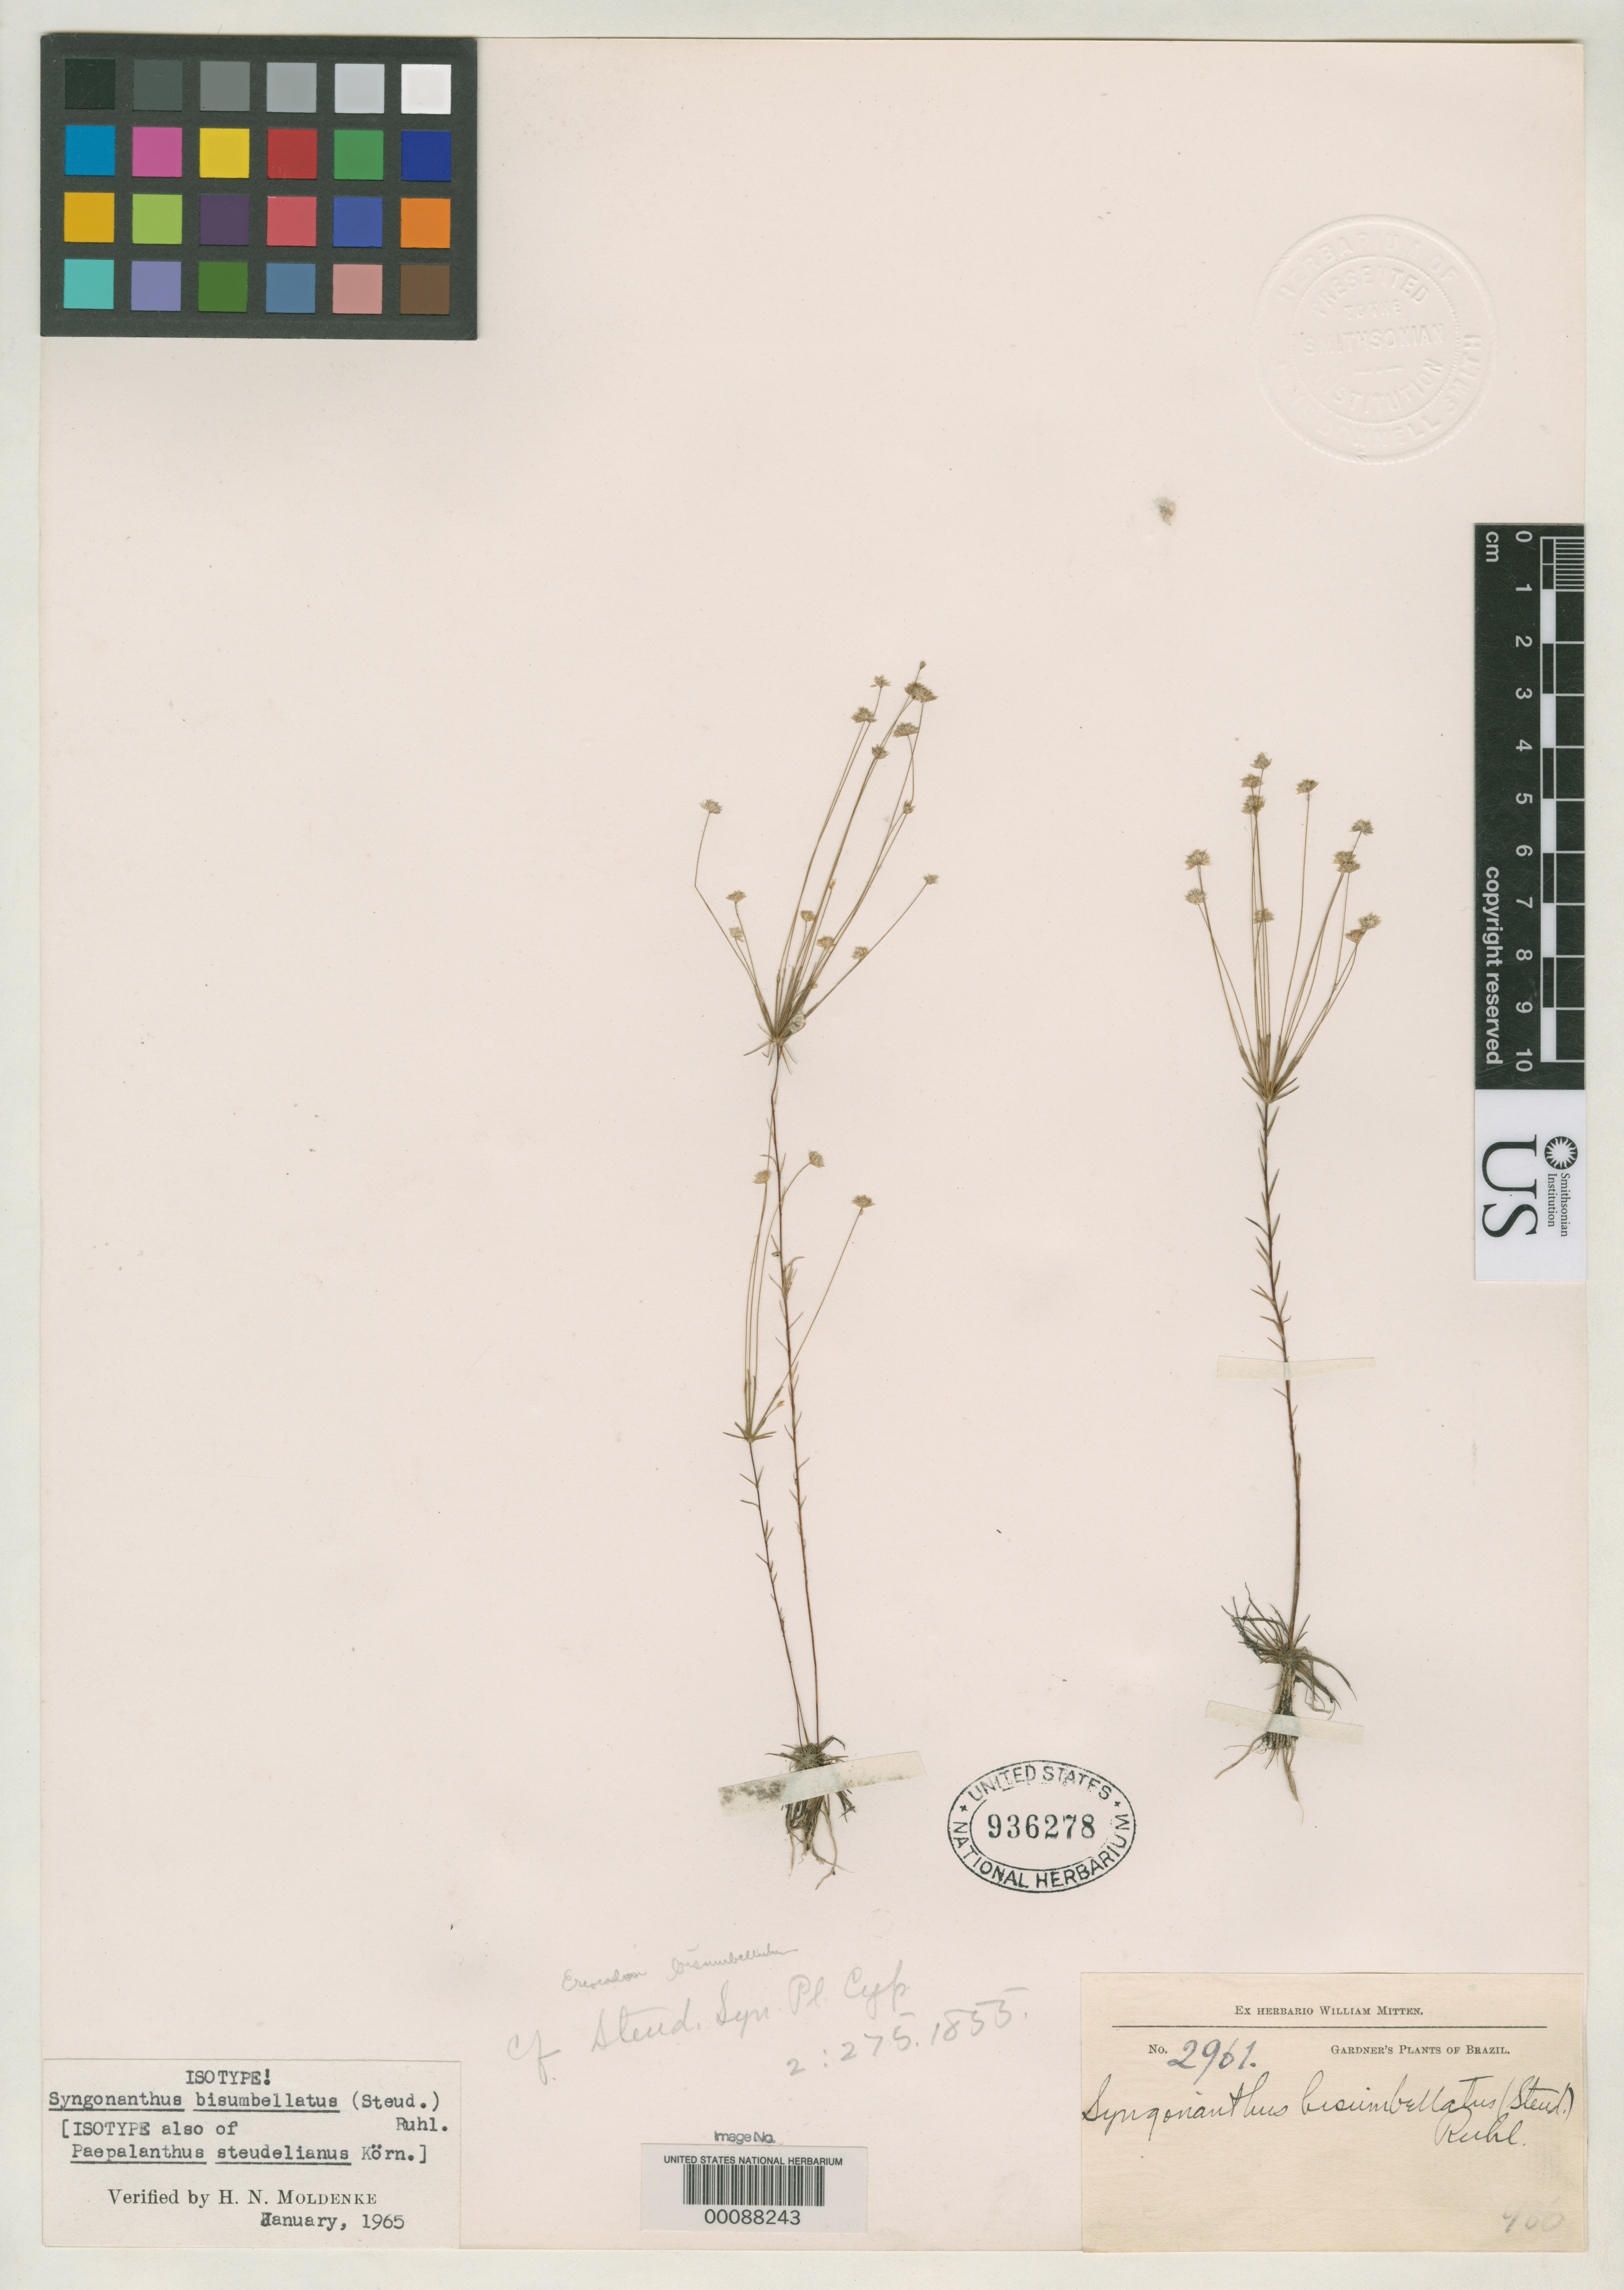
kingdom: Plantae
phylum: Tracheophyta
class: Liliopsida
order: Poales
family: Eriocaulaceae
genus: Eriocaulon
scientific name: Eriocaulon bisumbellatum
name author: Steud.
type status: Isotype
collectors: G. Gardner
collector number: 2961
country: Brazil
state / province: Piauí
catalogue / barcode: US 936278